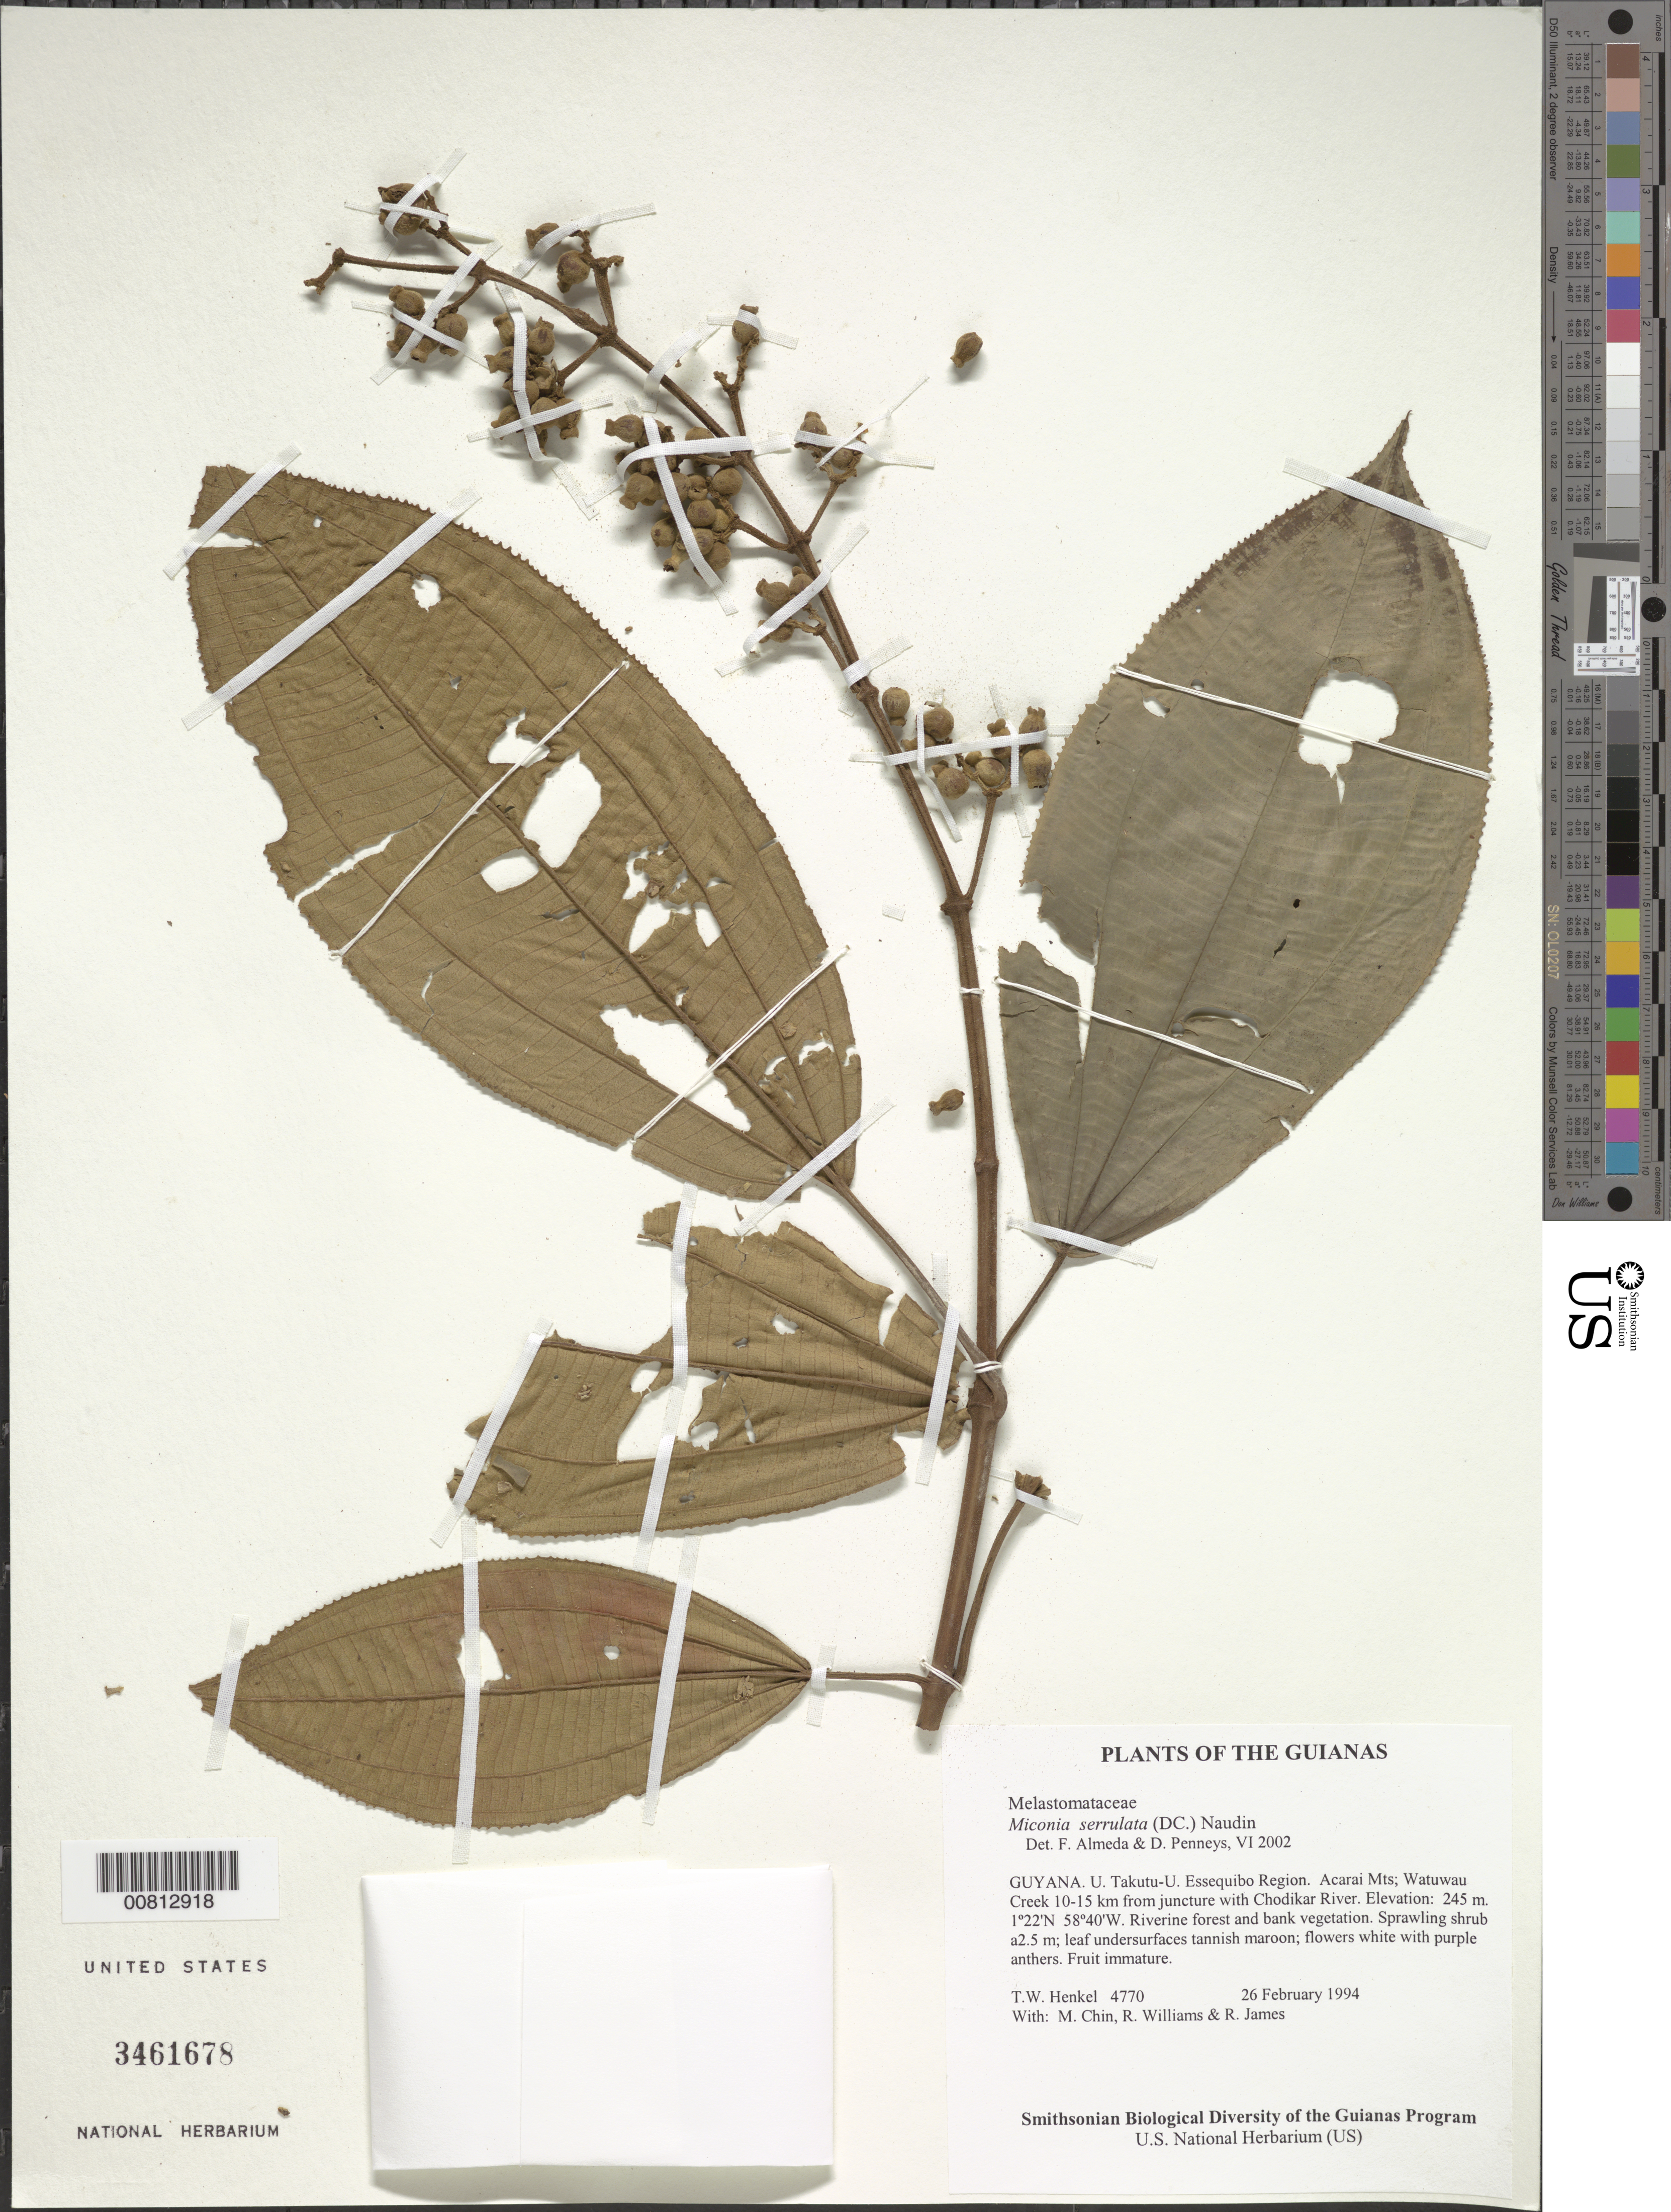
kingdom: Plantae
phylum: Tracheophyta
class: Magnoliopsida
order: Myrtales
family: Melastomataceae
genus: Miconia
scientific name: Miconia serrulata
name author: (DC.) Naudin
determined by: Almeda, F.; Penneys, D. S.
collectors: T. Henkel, M. Chin, R. Williams & R. James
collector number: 4770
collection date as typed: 26 February 1994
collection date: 1994-02-26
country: Guyana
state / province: U. Takutu-U. Essequibo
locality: Acarai Mts; Watuwau Creek 10-15 km from juncture with Chodikar River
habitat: Riverine forest and bank vegetation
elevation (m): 245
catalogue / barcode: US 3461678